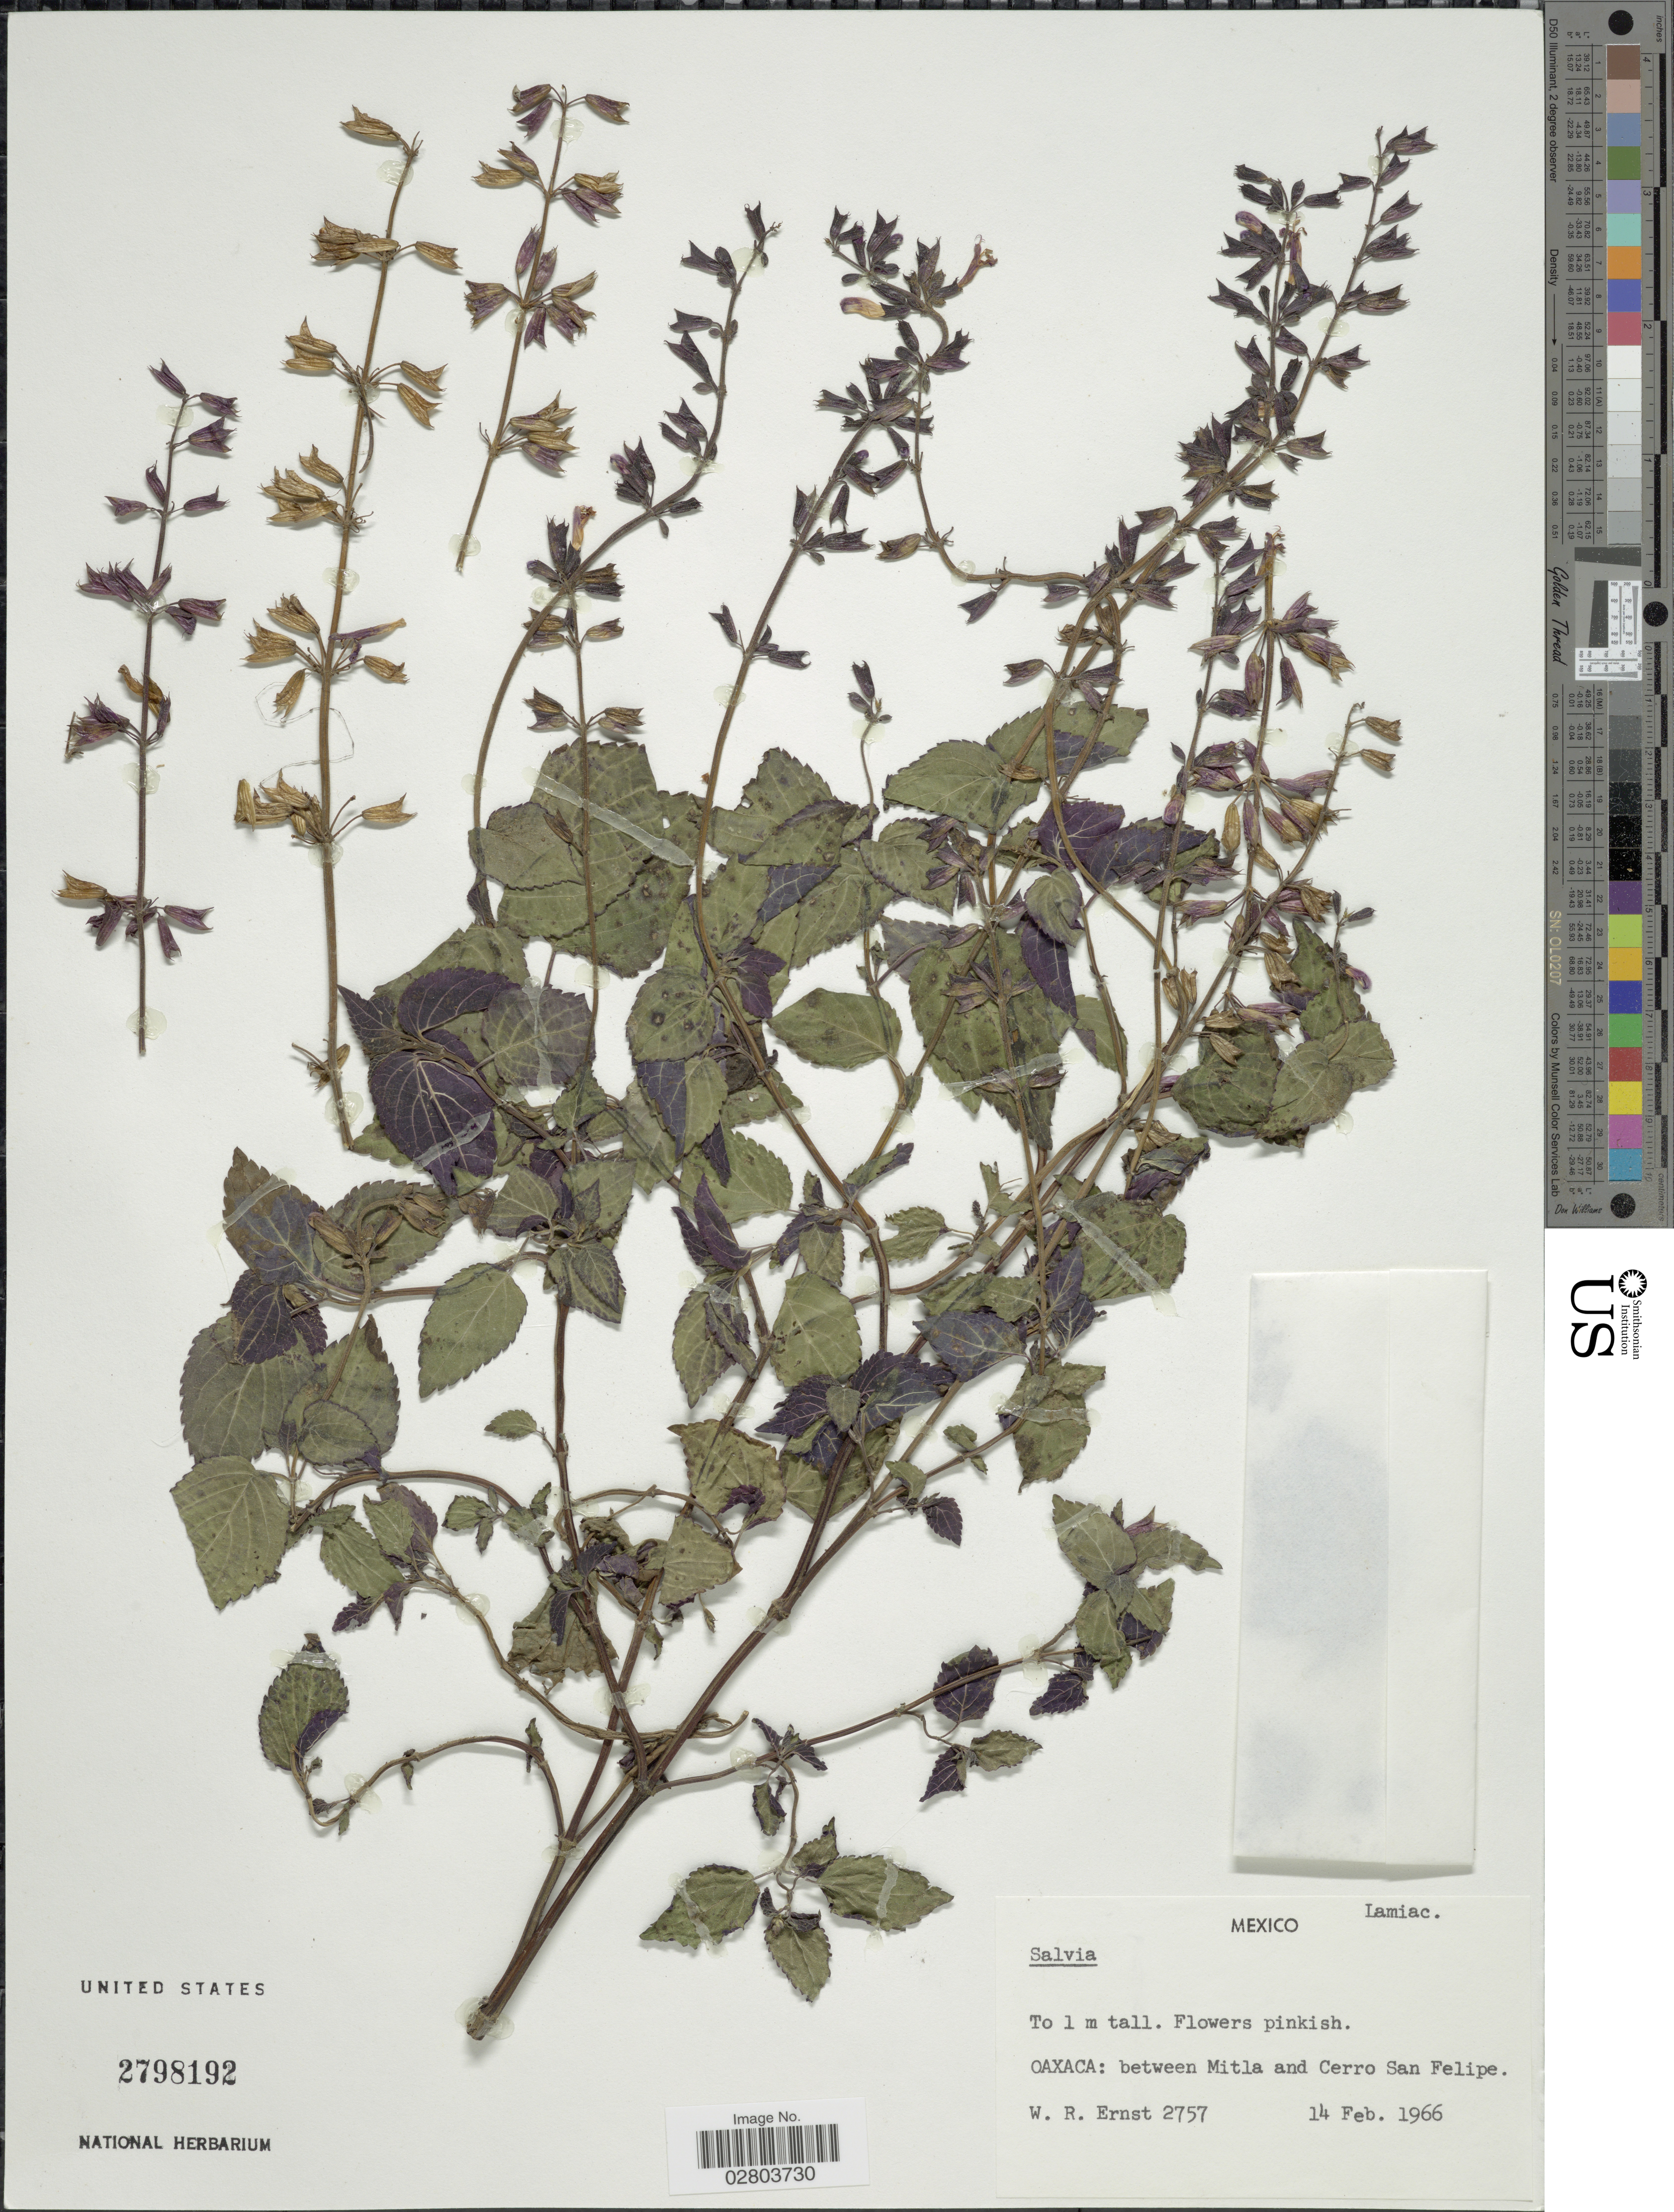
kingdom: Plantae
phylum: Tracheophyta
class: Magnoliopsida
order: Lamiales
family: Lamiaceae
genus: Salvia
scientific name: Salvia sp.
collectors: W. R. Ernst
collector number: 2757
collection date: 1966-02-14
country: Mexico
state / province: Oaxaca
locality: Oaxaca: between Mitla and Cerro San Felipe.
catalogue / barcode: US 2798192